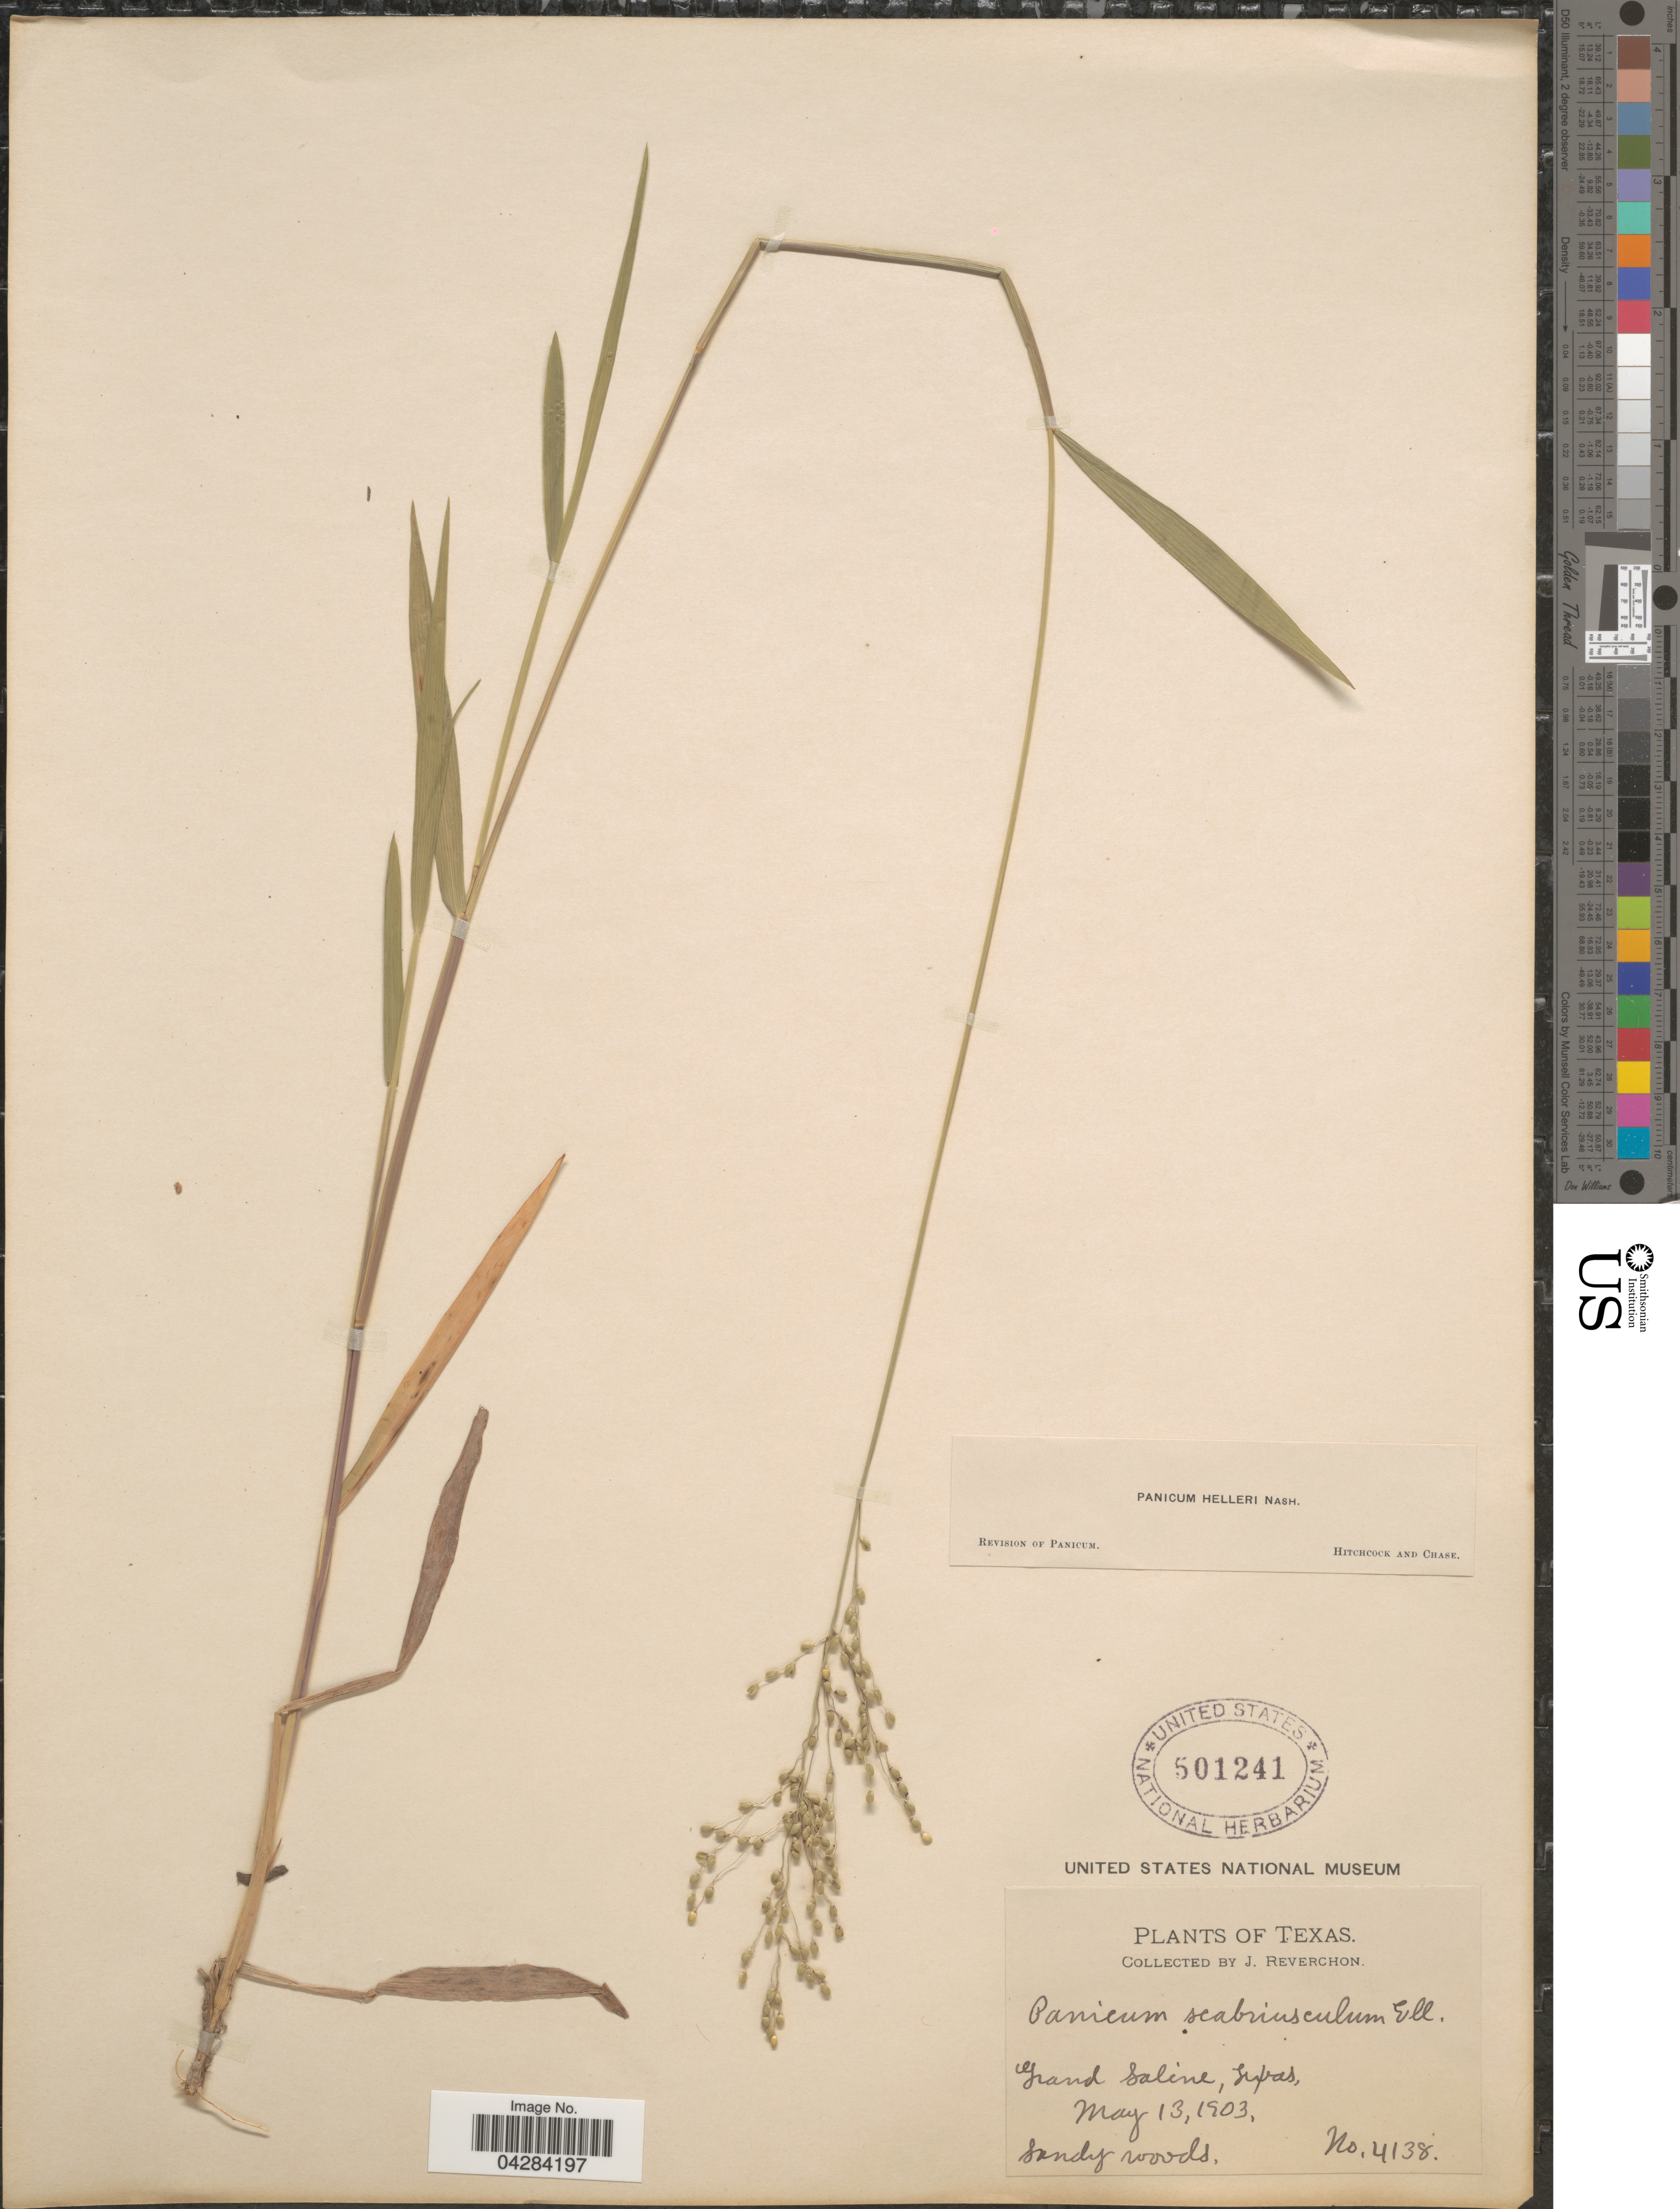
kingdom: Plantae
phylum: Tracheophyta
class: Liliopsida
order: Poales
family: Poaceae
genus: Dichanthelium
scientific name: Dichanthelium oligosanthes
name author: (Schult.) Gould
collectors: J. Reverchon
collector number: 4138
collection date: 1903-05-13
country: United States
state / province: Texas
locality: Grand Saline. Sandy woods.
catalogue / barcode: US 501241